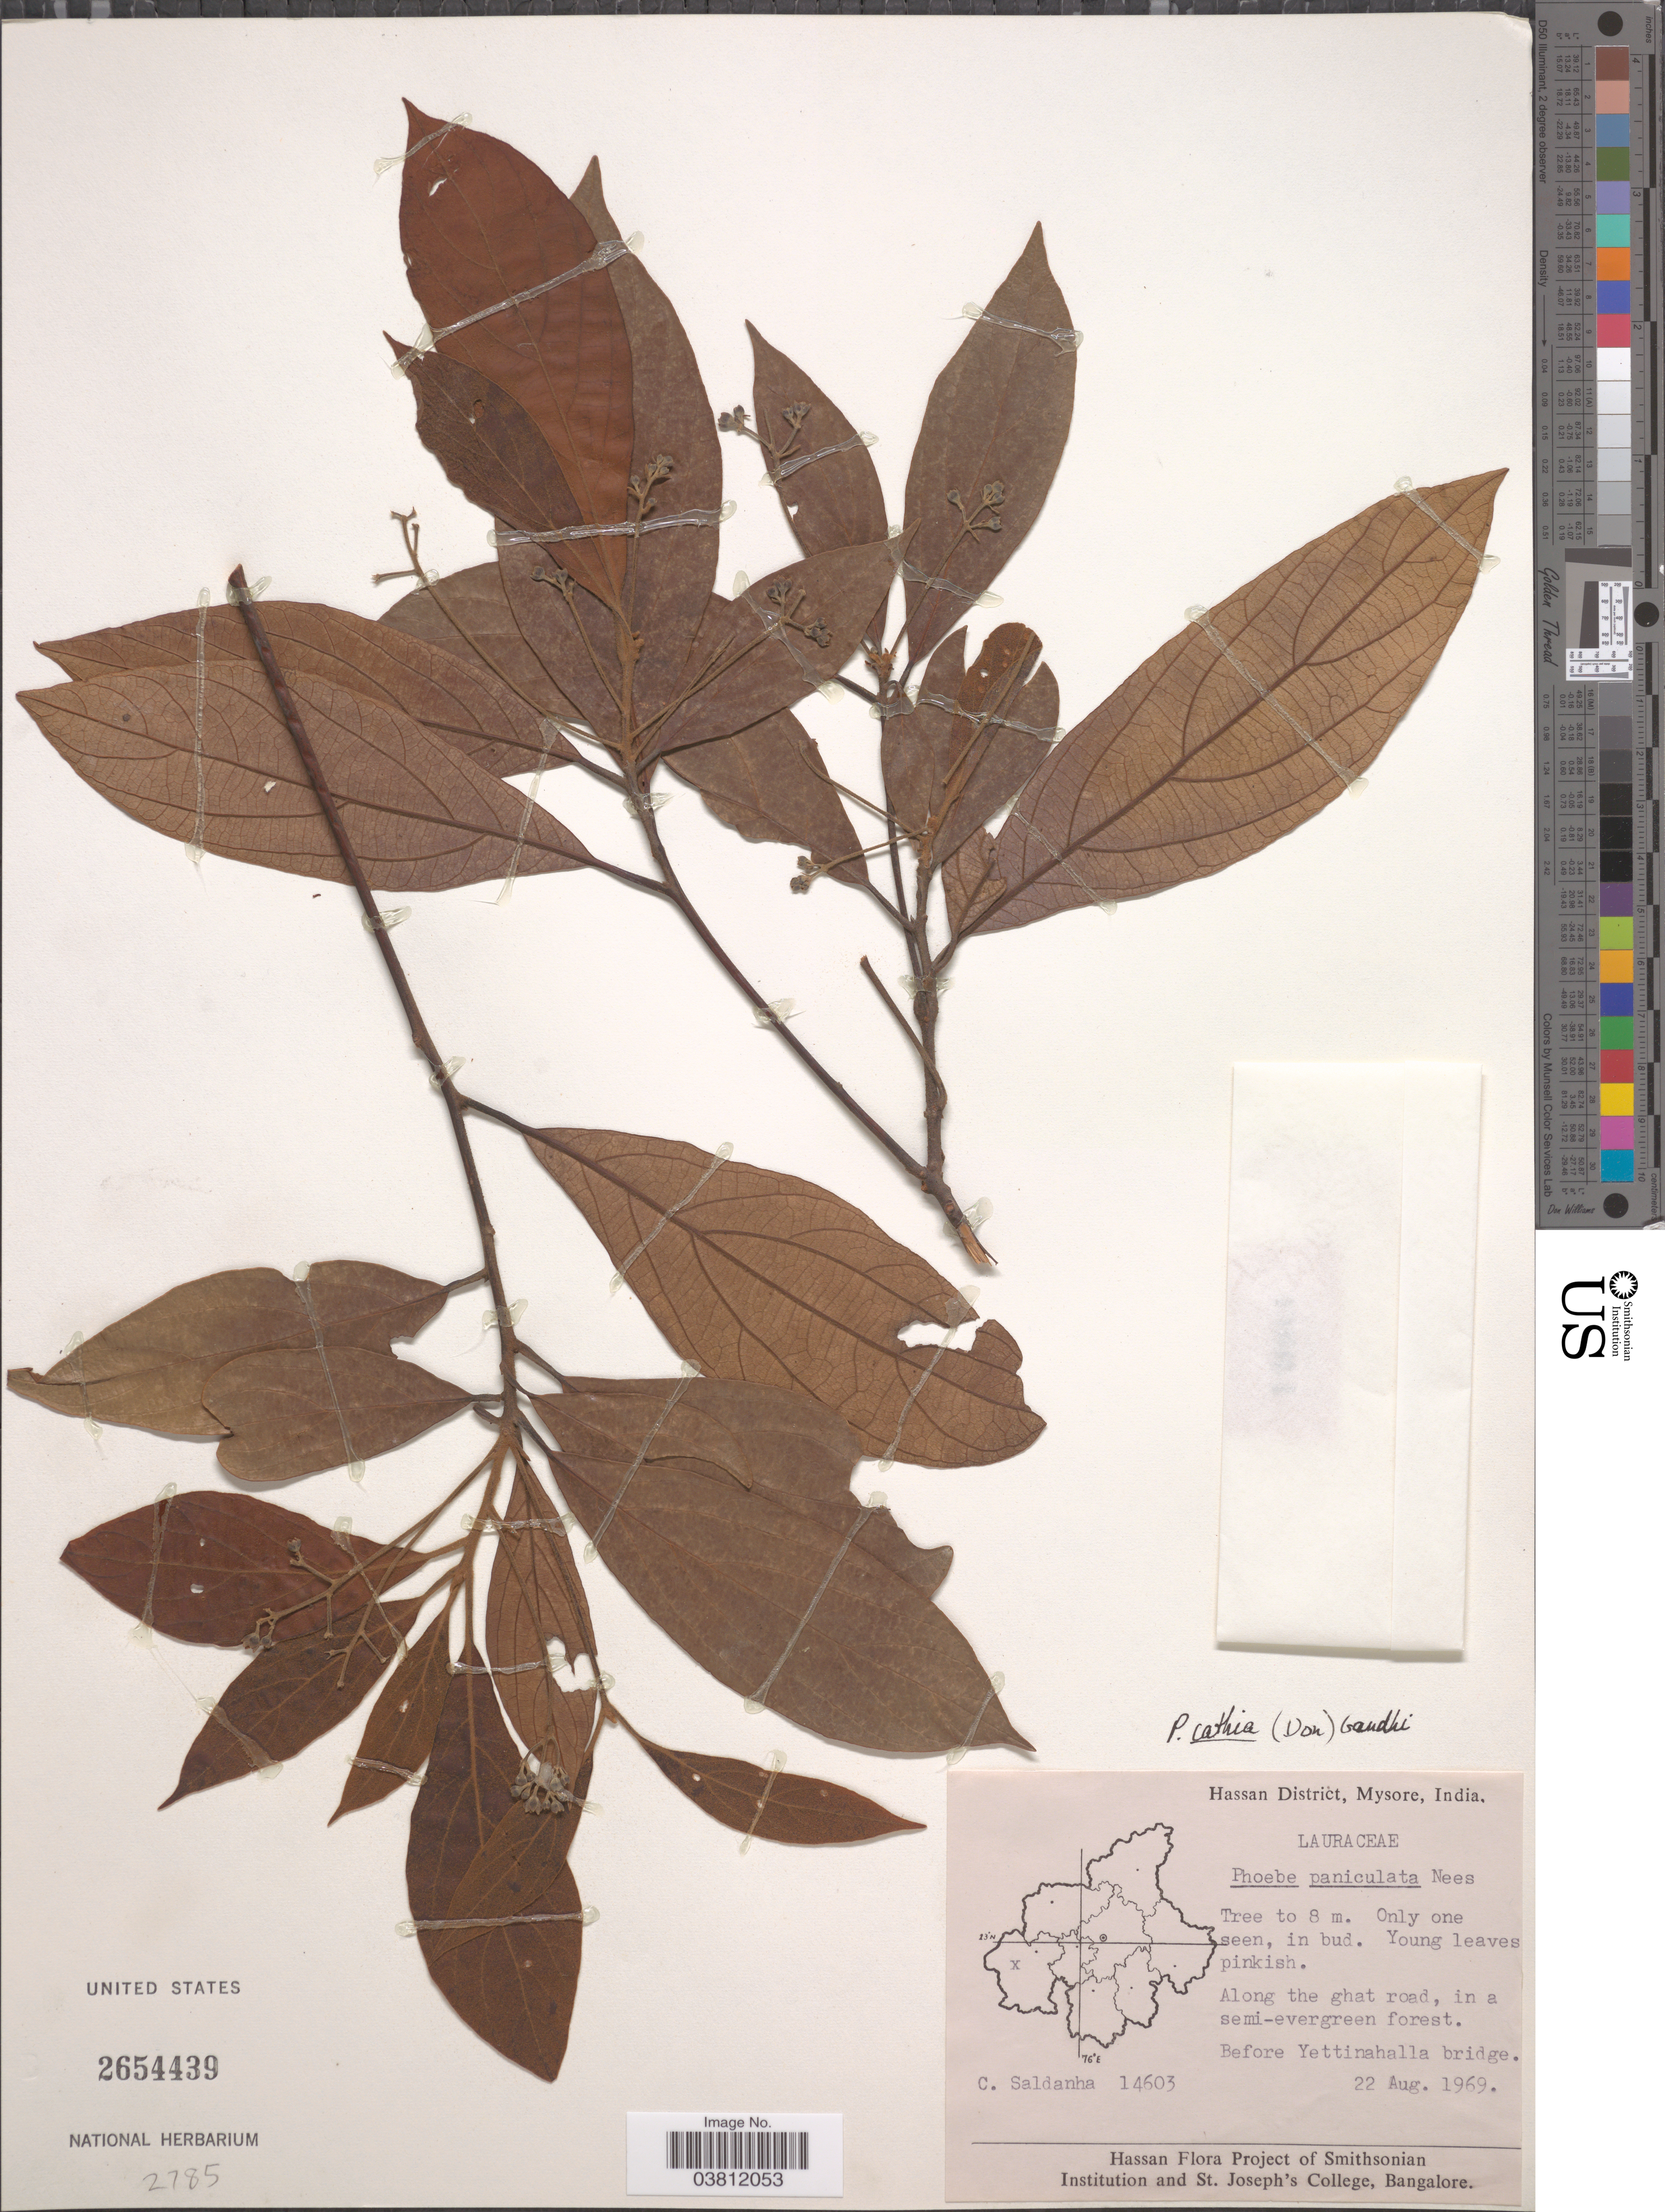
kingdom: Plantae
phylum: Tracheophyta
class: Magnoliopsida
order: Laurales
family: Lauraceae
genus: Phoebe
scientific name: Phoebe cathia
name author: (D. Don) Kosterm.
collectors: C. Saldanha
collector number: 14603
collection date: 1969-08-22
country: India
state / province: Karnataka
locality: Hassan District, Mysore. Before Yettinahalla bridge.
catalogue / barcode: US 2654439